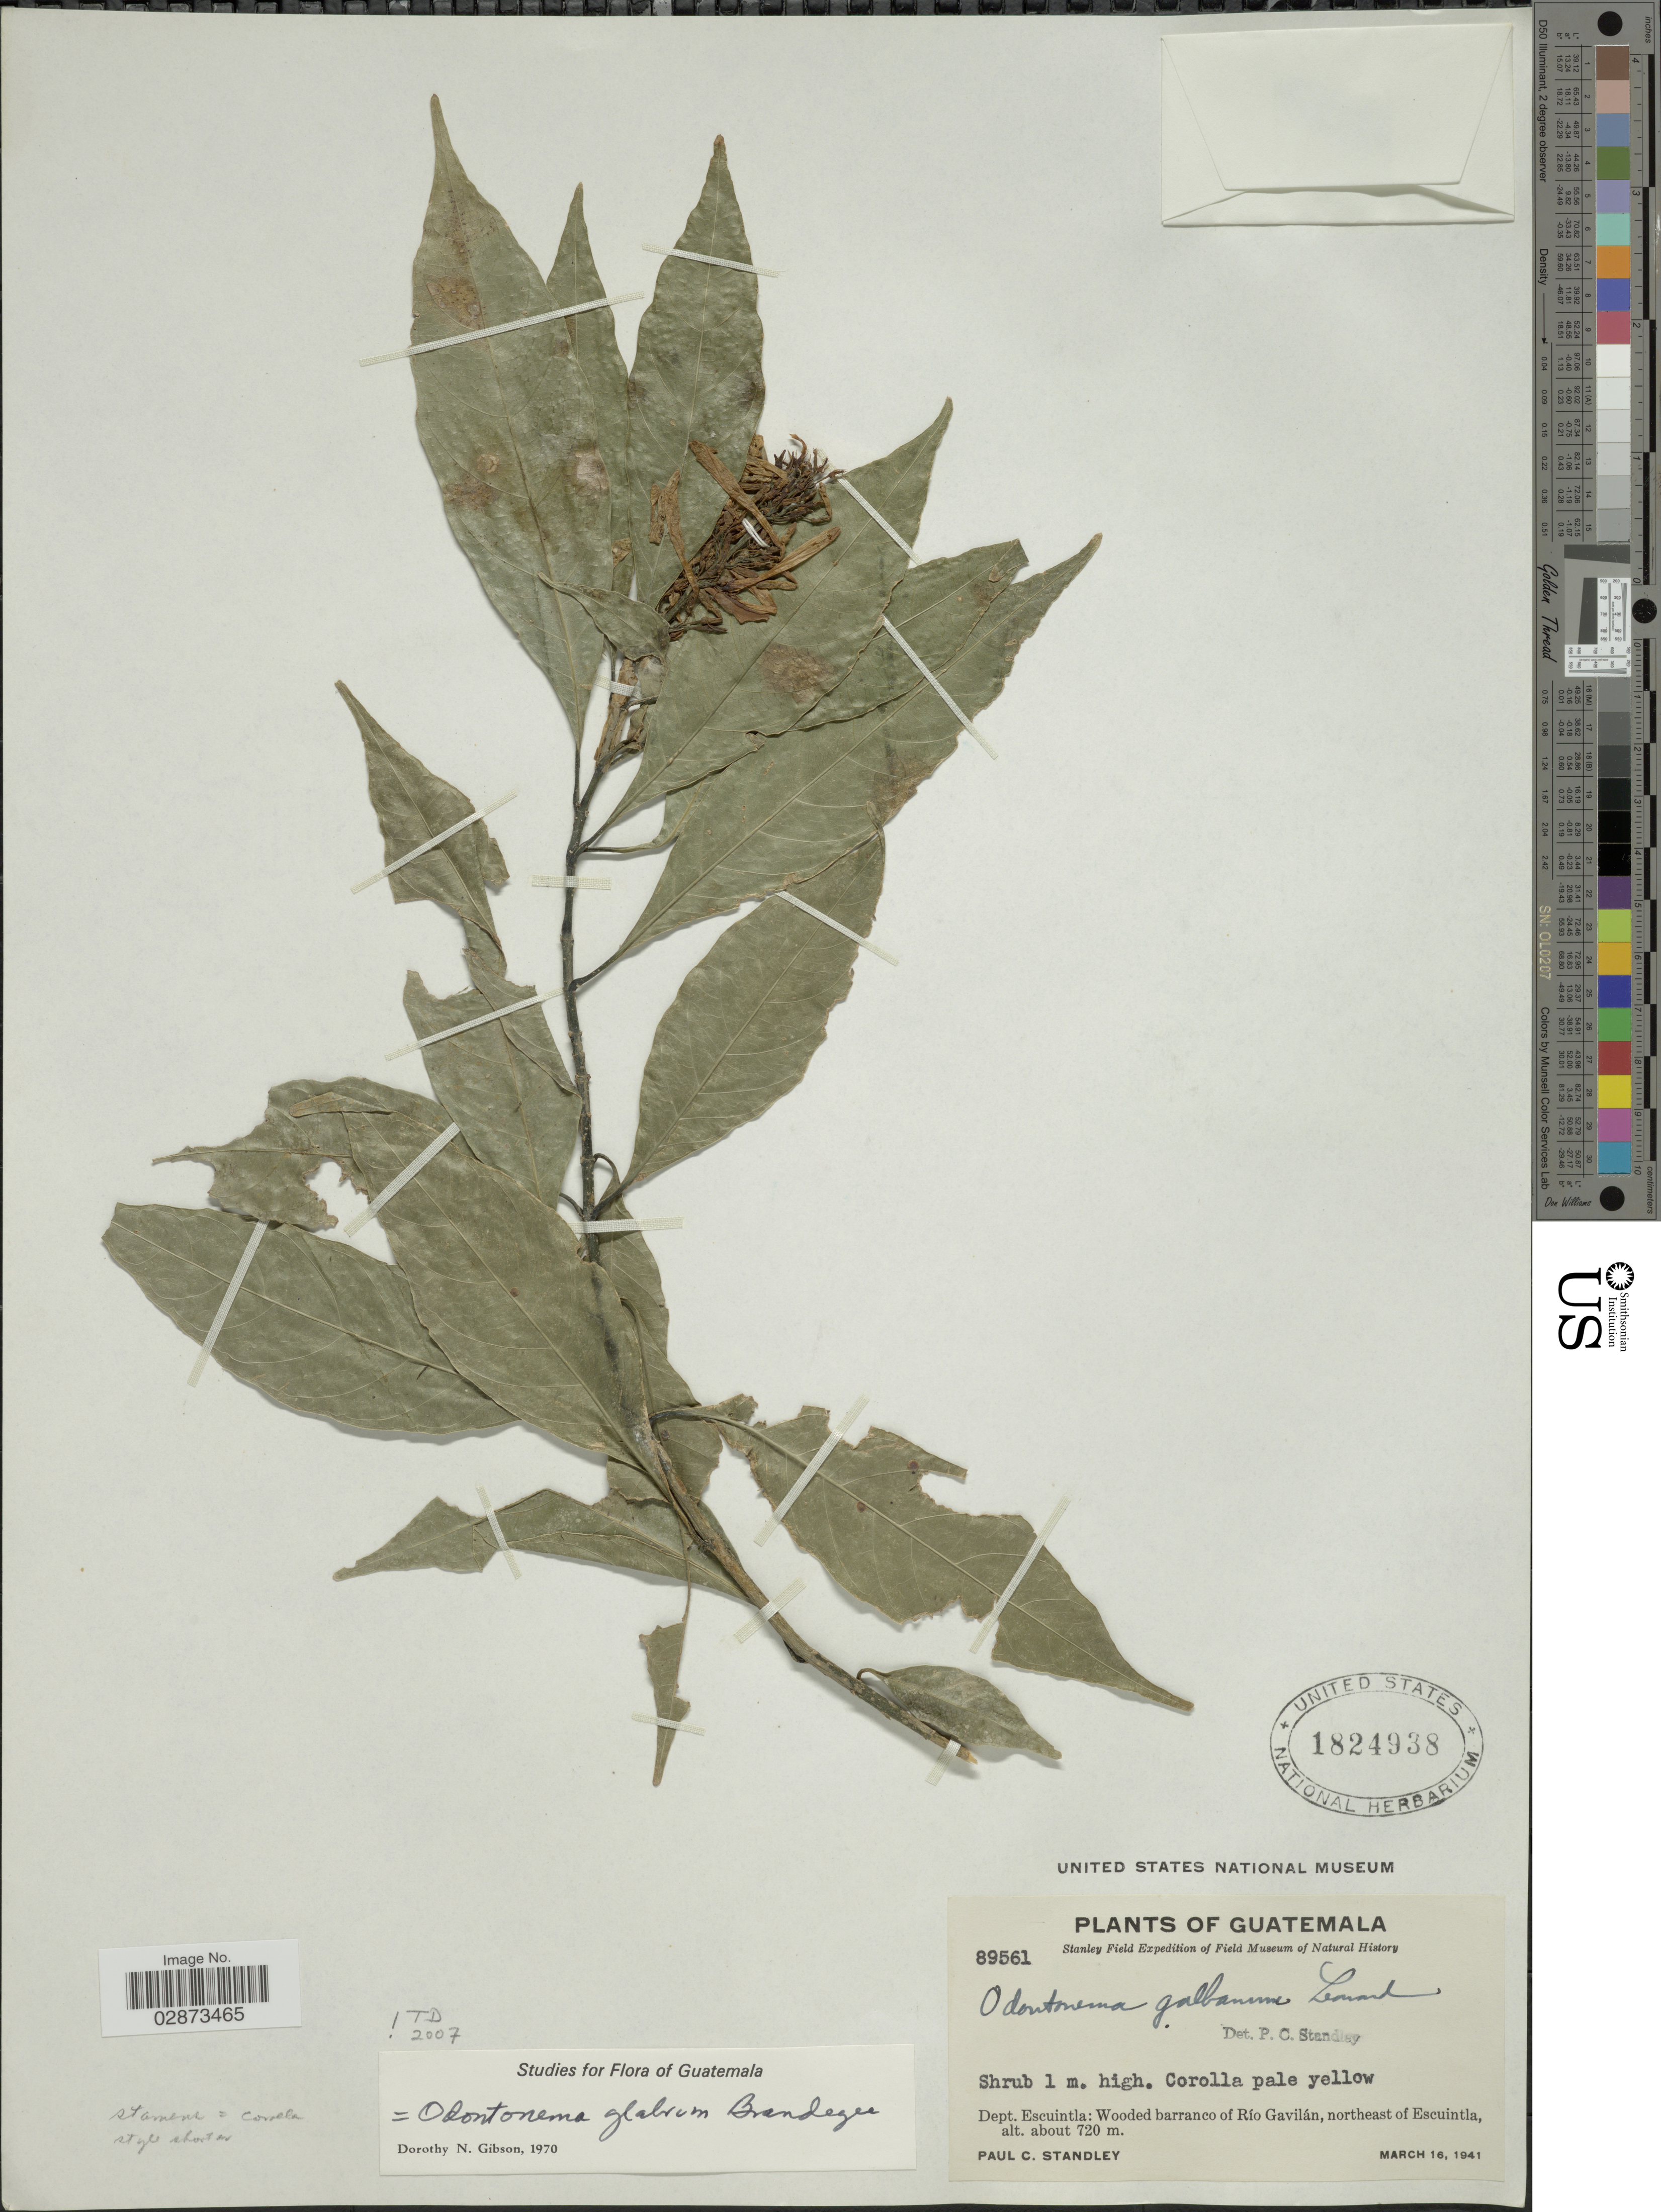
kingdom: Plantae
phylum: Tracheophyta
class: Magnoliopsida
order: Lamiales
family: Acanthaceae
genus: Odontonema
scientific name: Odontonema glabrum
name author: Brandegee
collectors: P. C. Standley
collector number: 89561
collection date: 1941-03-16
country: Guatemala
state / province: Escuintla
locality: Dept. Escuintla: Wooded barranco of Río Gavillán, northeast of Escuintla.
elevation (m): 720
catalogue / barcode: US 1824938